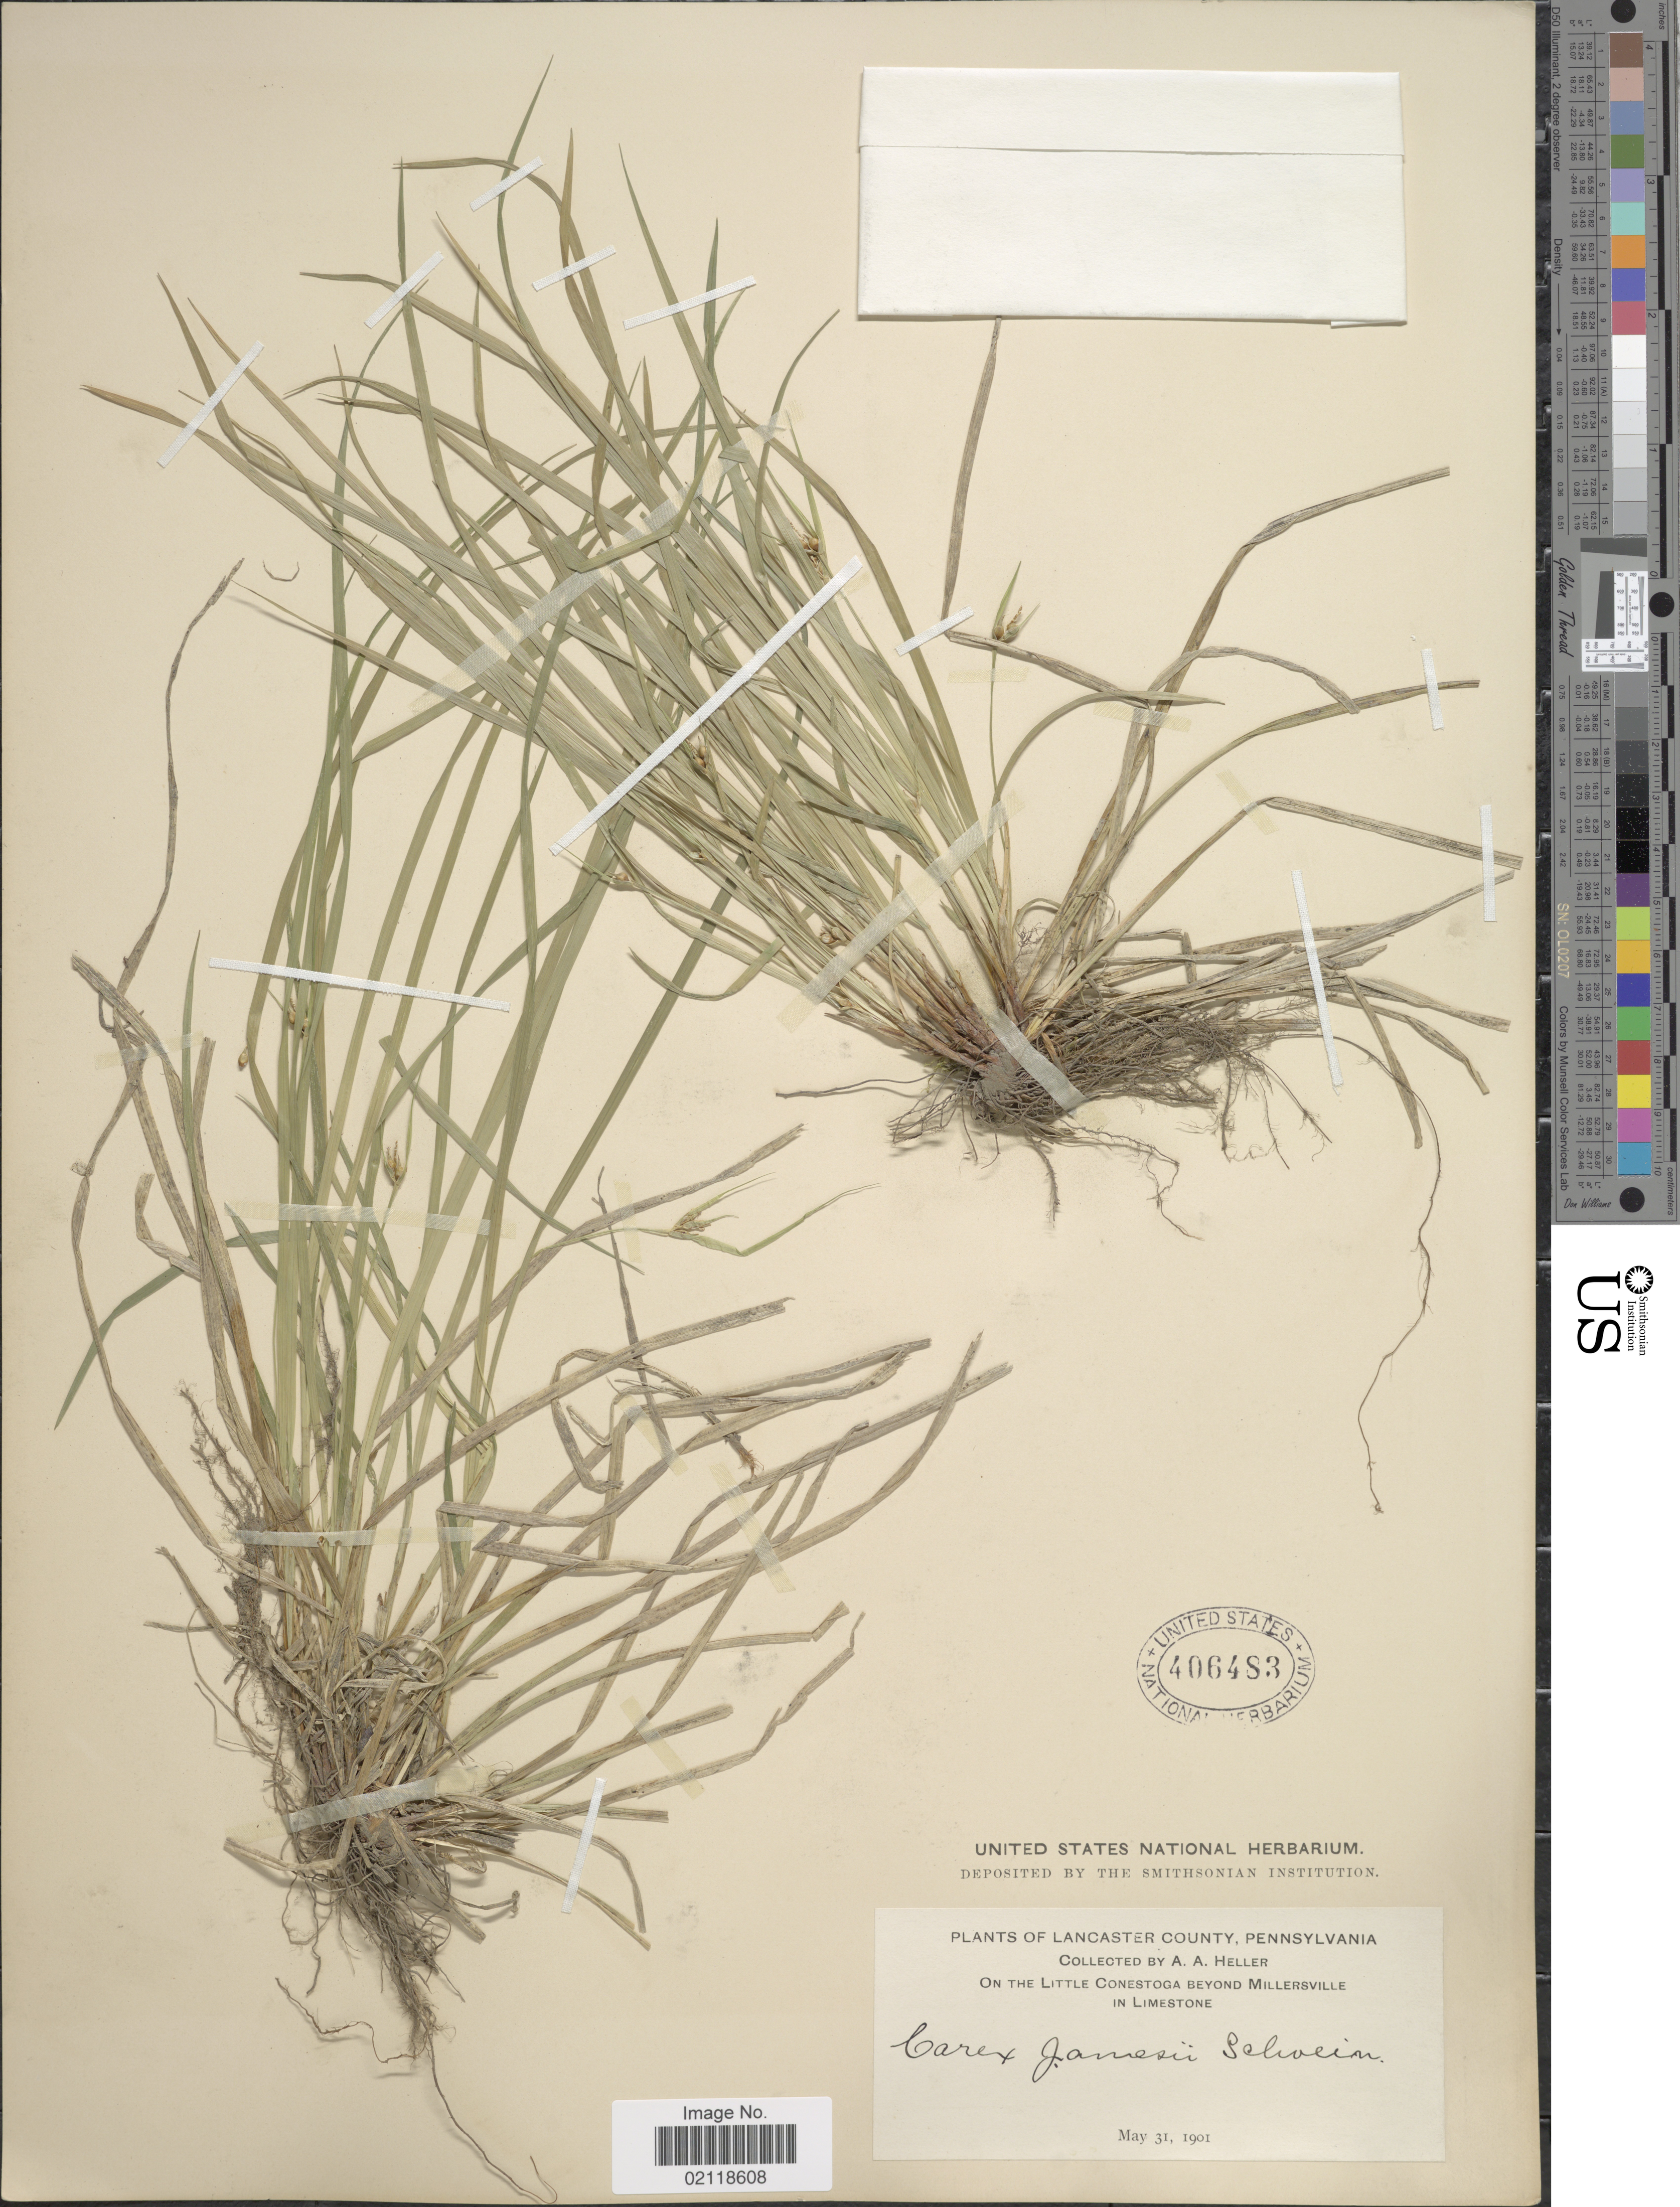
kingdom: Plantae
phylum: Tracheophyta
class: Liliopsida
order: Poales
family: Cyperaceae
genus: Carex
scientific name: Carex jamesii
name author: Schwein.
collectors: A. A. Heller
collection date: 1901-05-31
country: United States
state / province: Pennsylvania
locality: Lancaster County, on the Little Conestoga Beyond Millersville in Limestone.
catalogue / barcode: US 406483